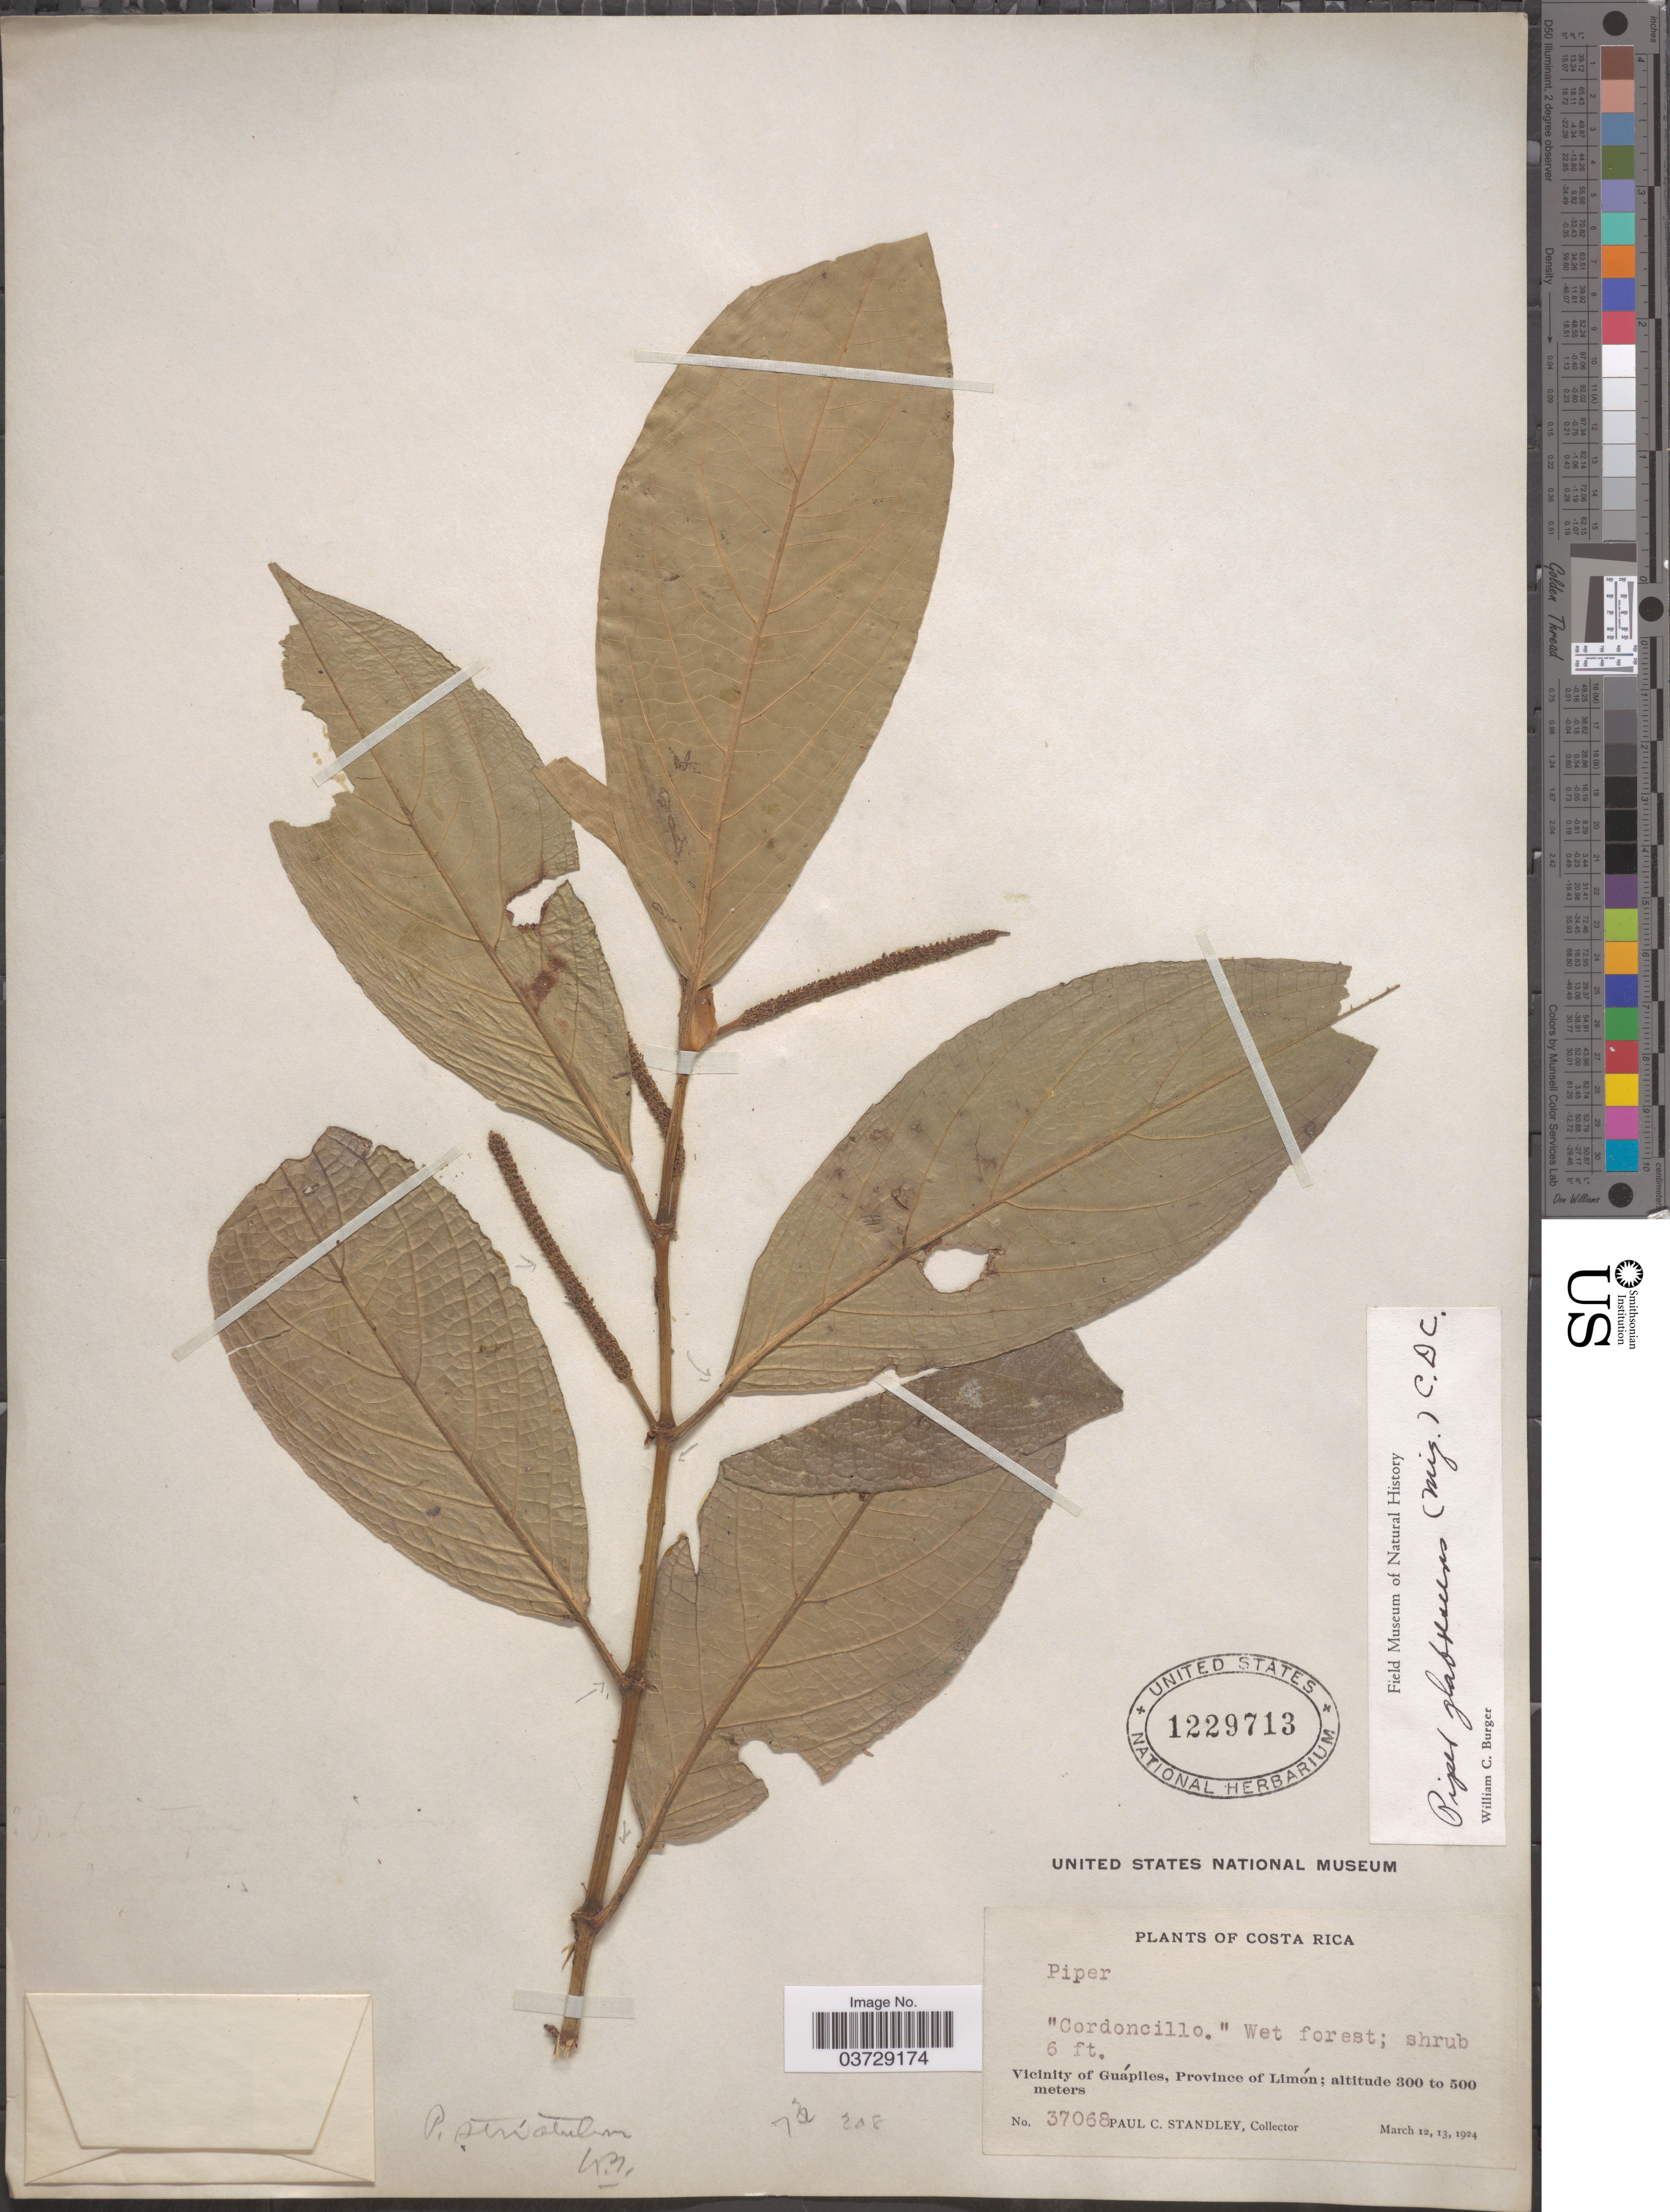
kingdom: Plantae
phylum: Tracheophyta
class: Magnoliopsida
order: Piperales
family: Piperaceae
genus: Piper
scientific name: Piper glabrescens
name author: (Miq.) C. DC.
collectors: P. C. Standley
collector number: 37068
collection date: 1924-03-12/1924-03-13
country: Costa Rica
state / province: Limón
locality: Vicinity of Guápiles.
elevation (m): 300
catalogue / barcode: US 1229713